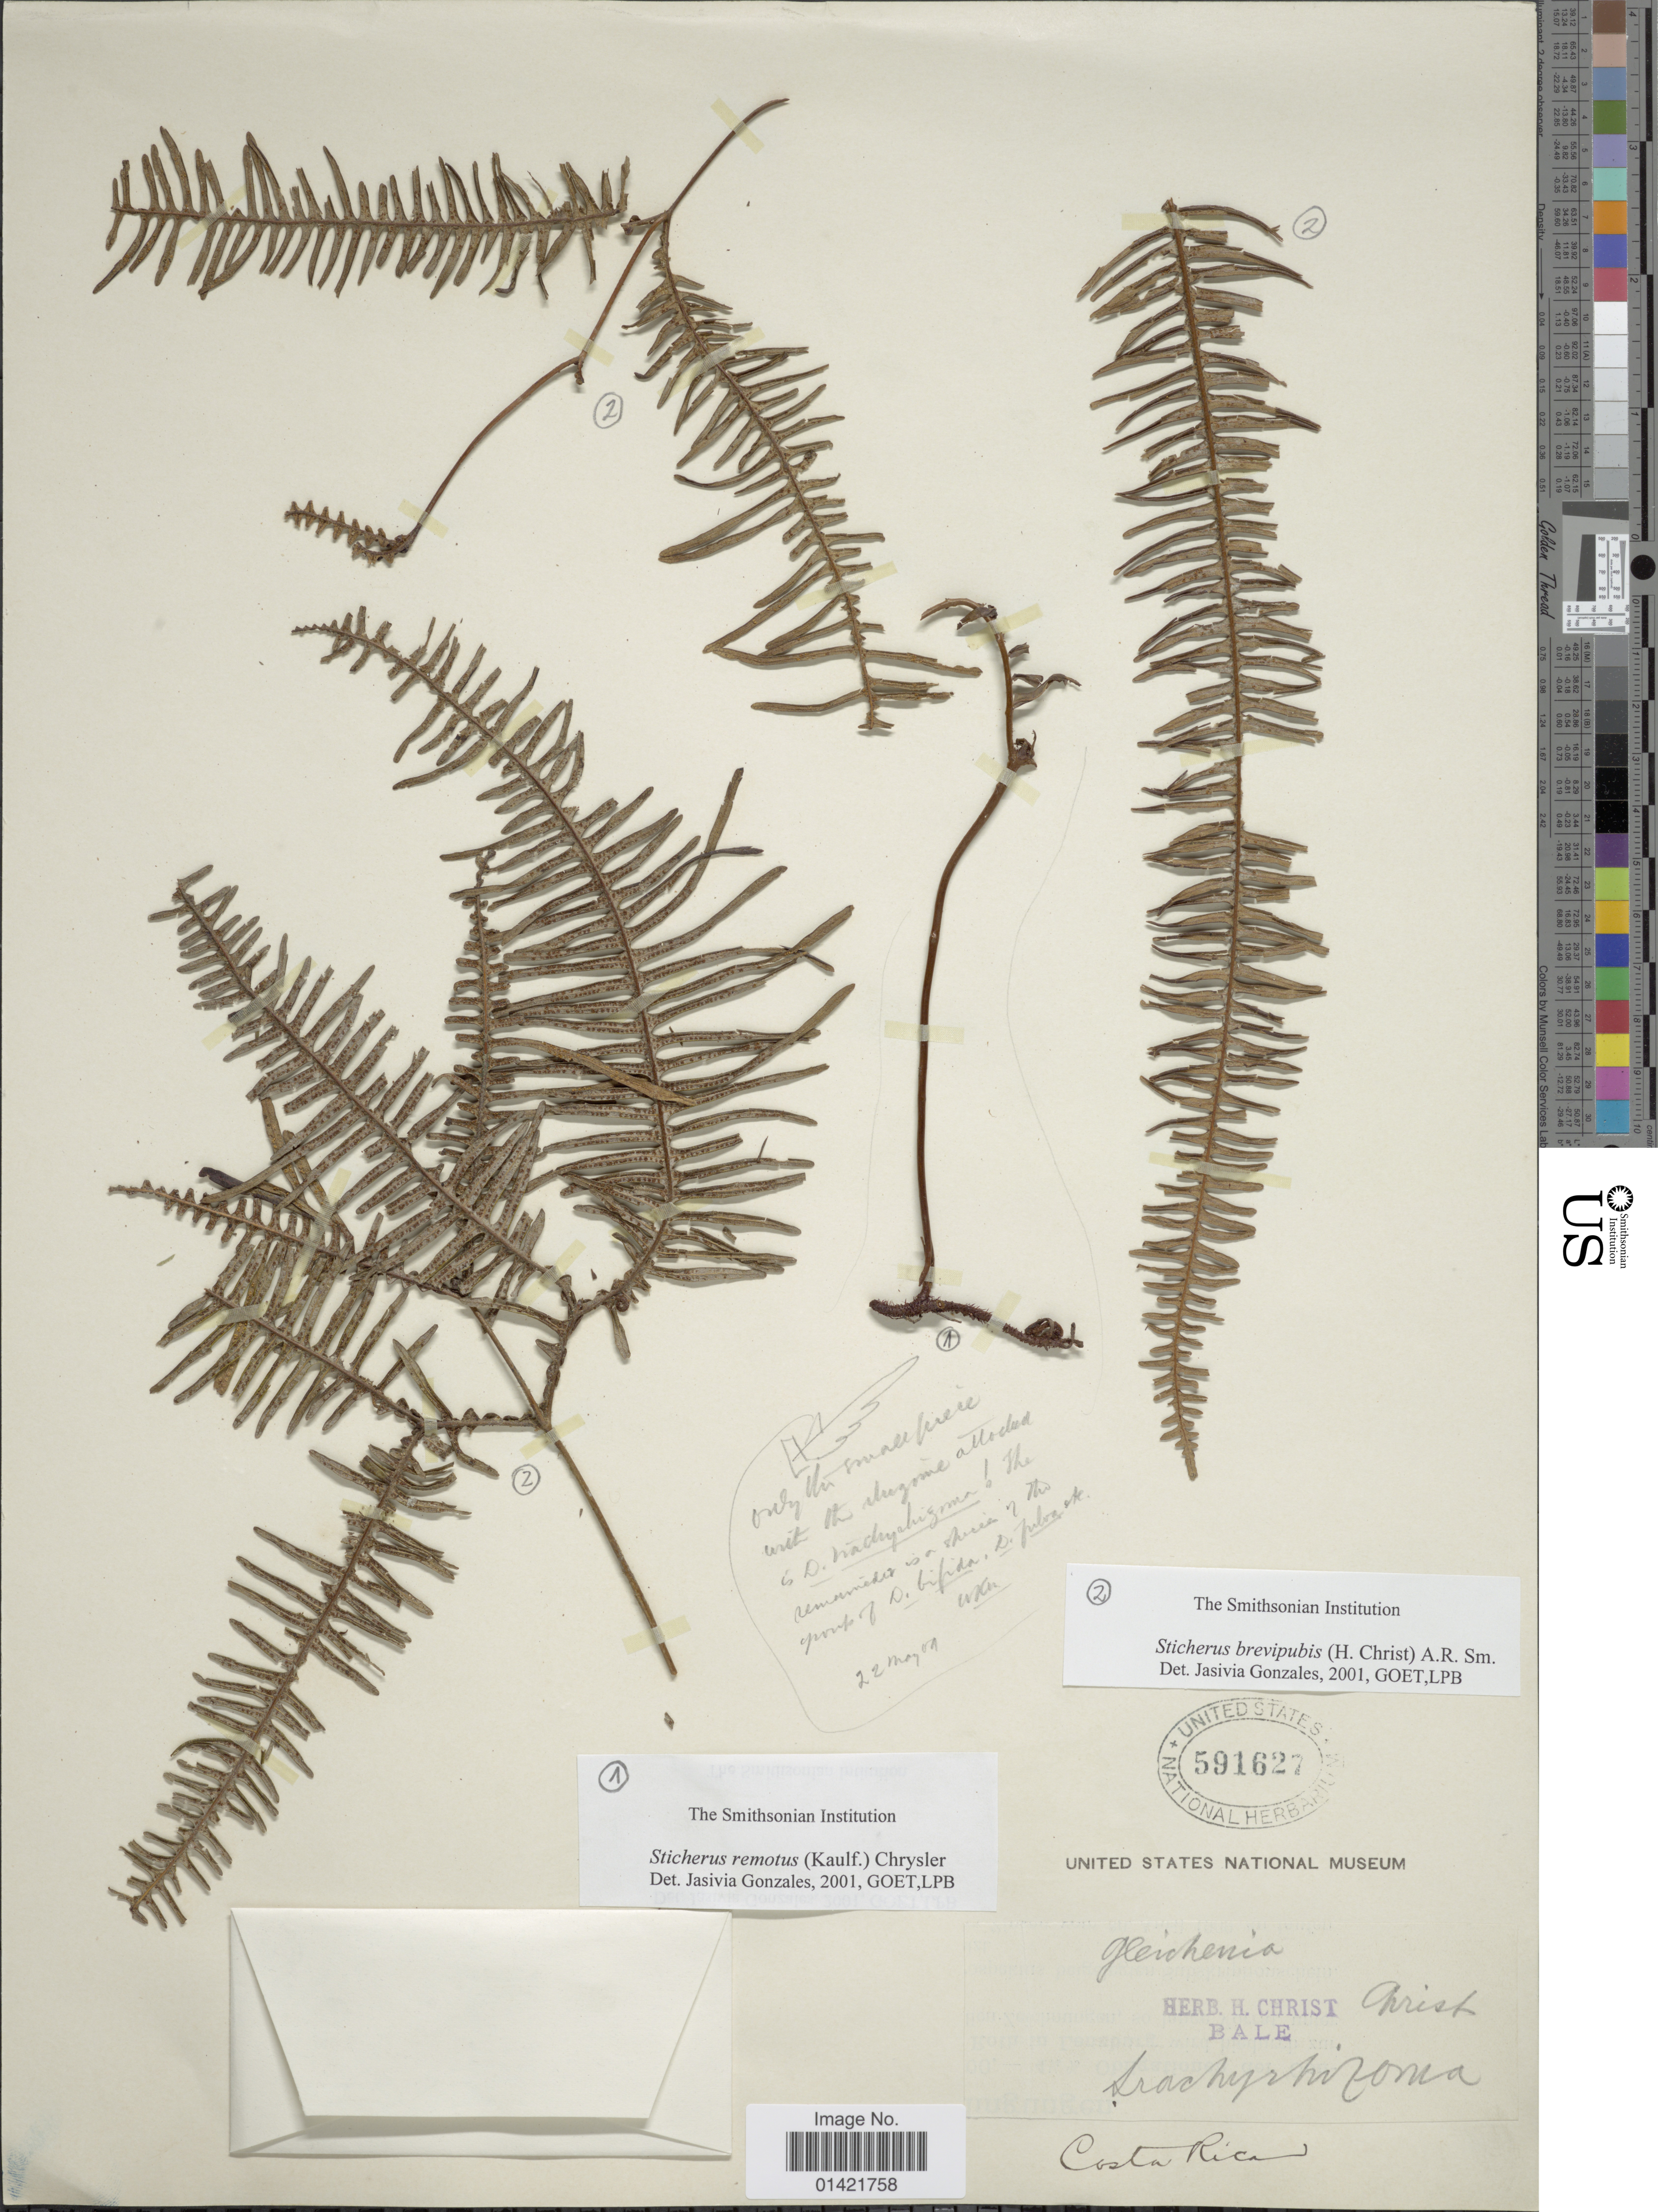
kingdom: Plantae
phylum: Tracheophyta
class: Polypodiopsida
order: Gleicheniales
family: Gleicheniaceae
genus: Sticherus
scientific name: Sticherus remotus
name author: (Kaulf.) Chrysler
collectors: ex herb. H. Christ Basil.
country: Costa Rica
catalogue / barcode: US 591627